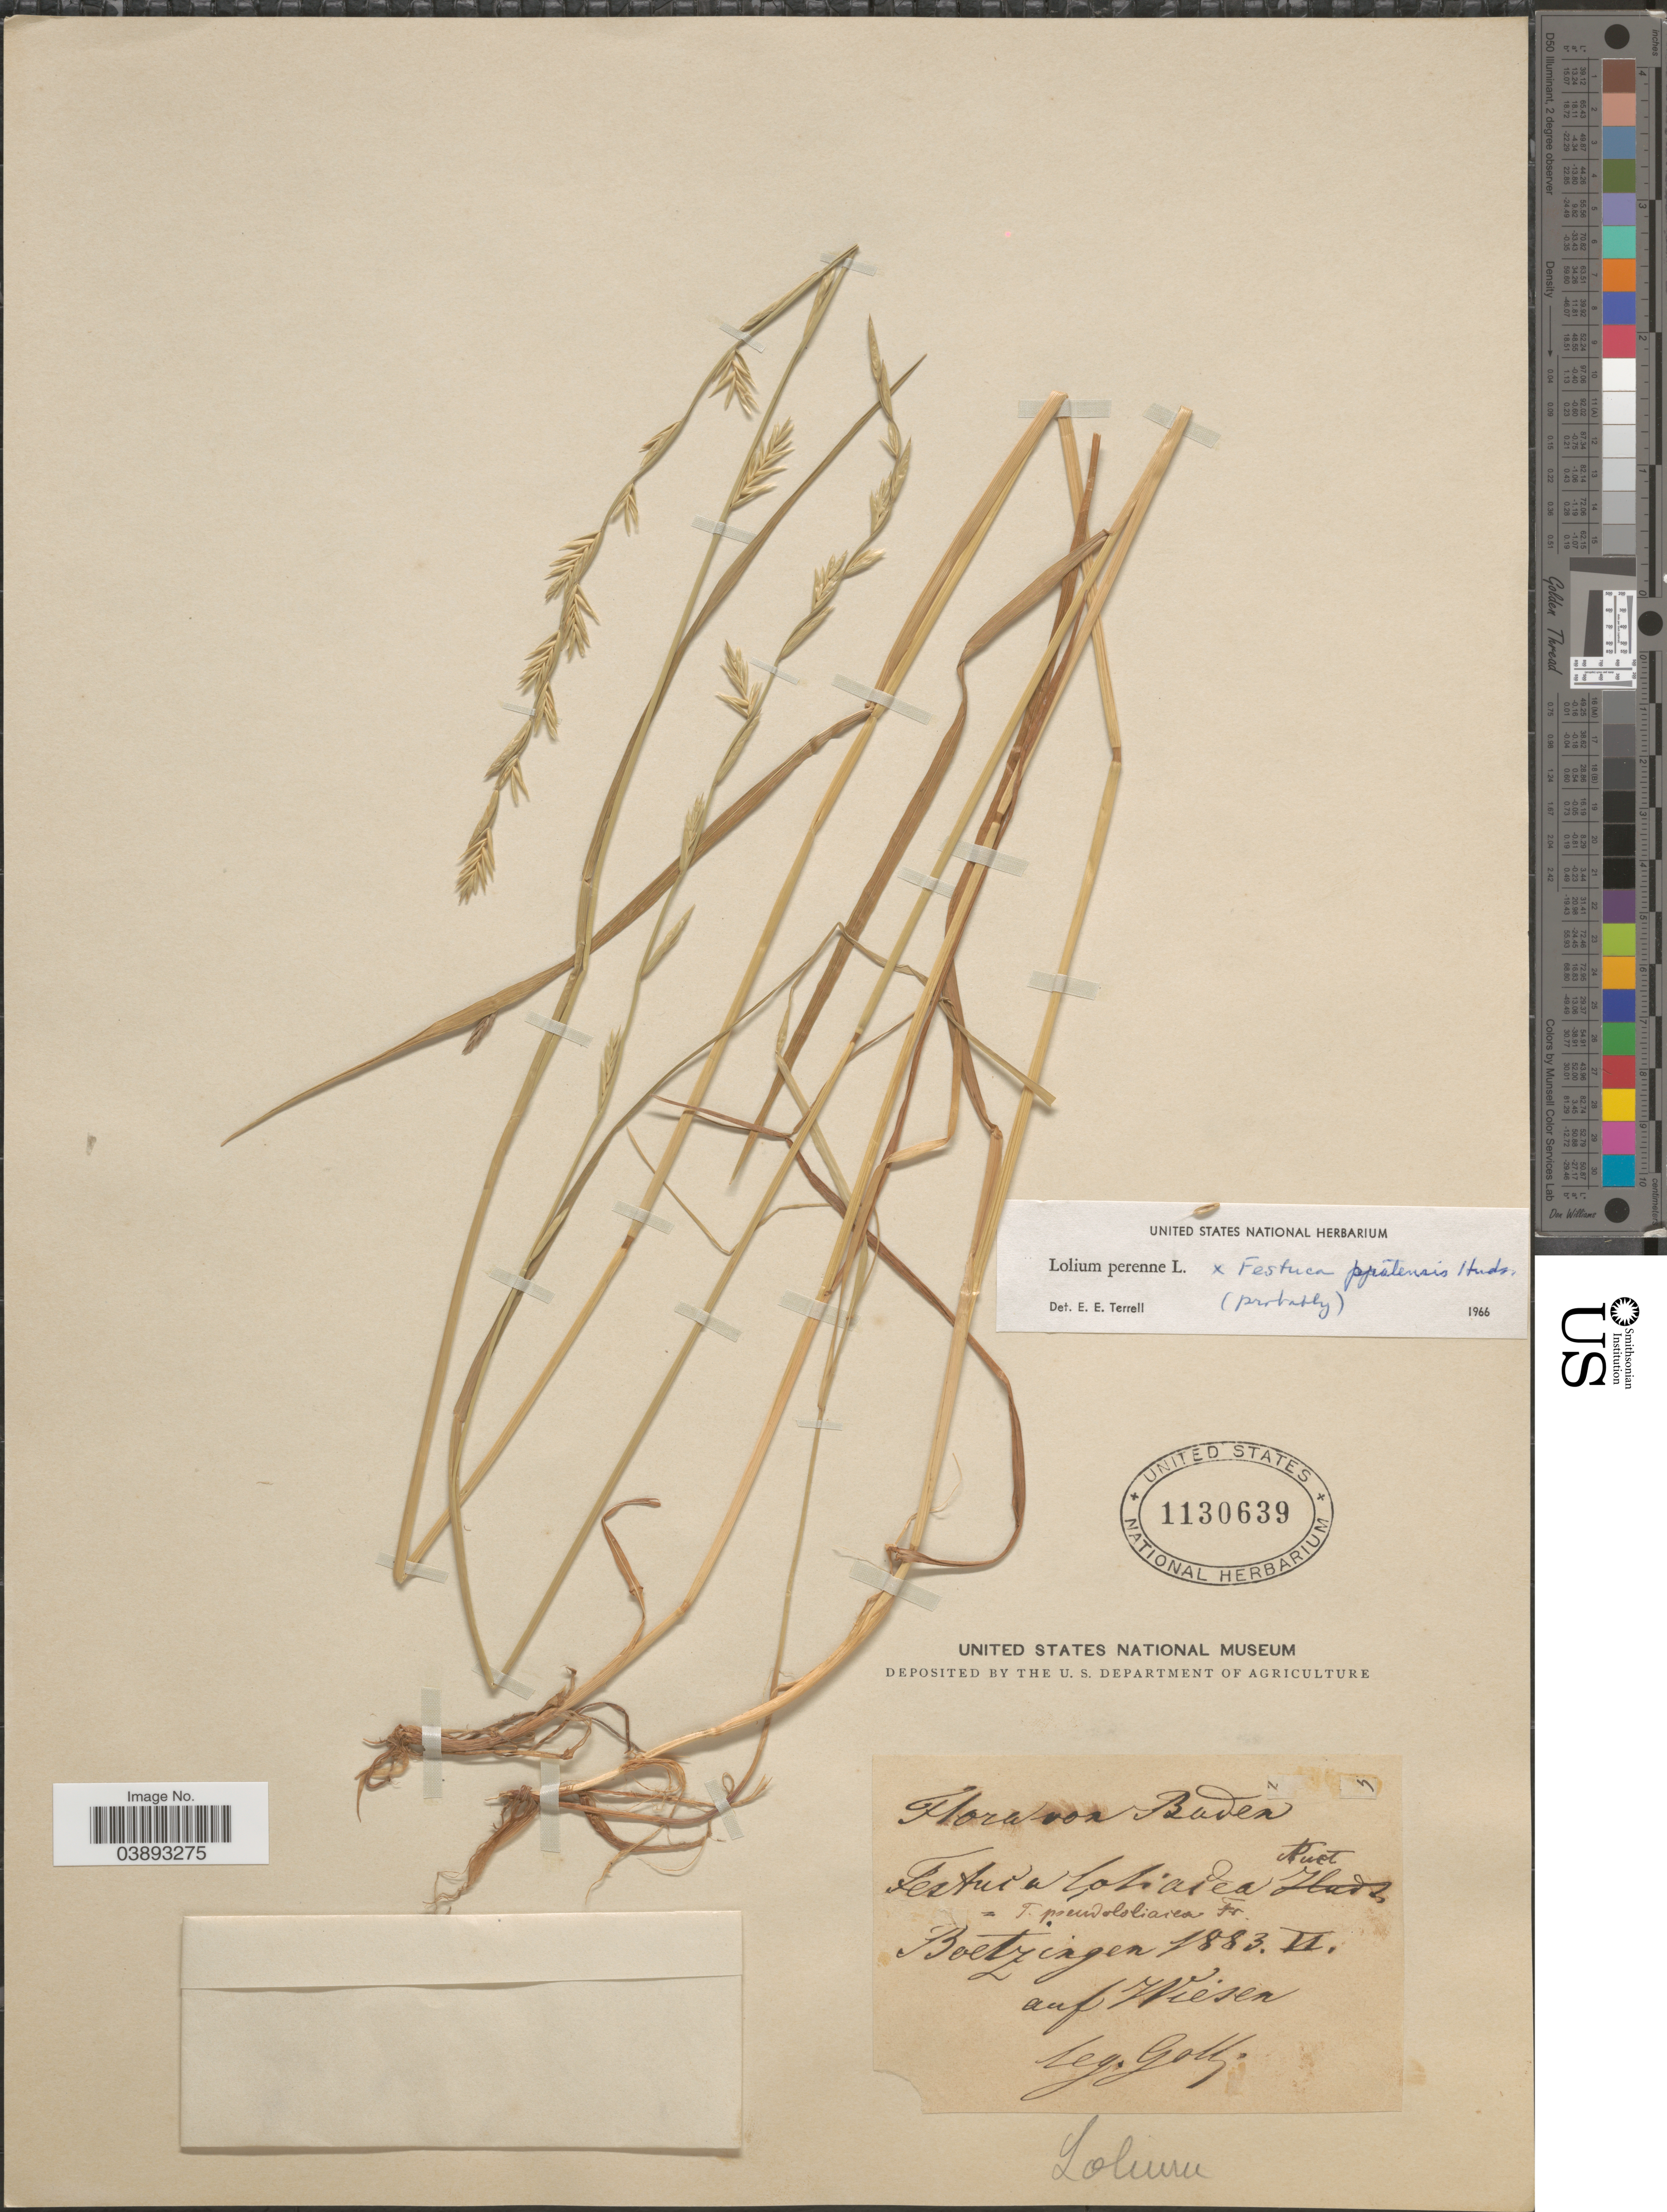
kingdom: Plantae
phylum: Tracheophyta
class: Liliopsida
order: Poales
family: Poaceae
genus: Lolium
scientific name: Lolium perenne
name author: L.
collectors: -. Gött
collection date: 1883-02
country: Germany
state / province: Baden-Württemberg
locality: Baden. Boetzingen. Auf Wiesen.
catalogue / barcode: US 1130639